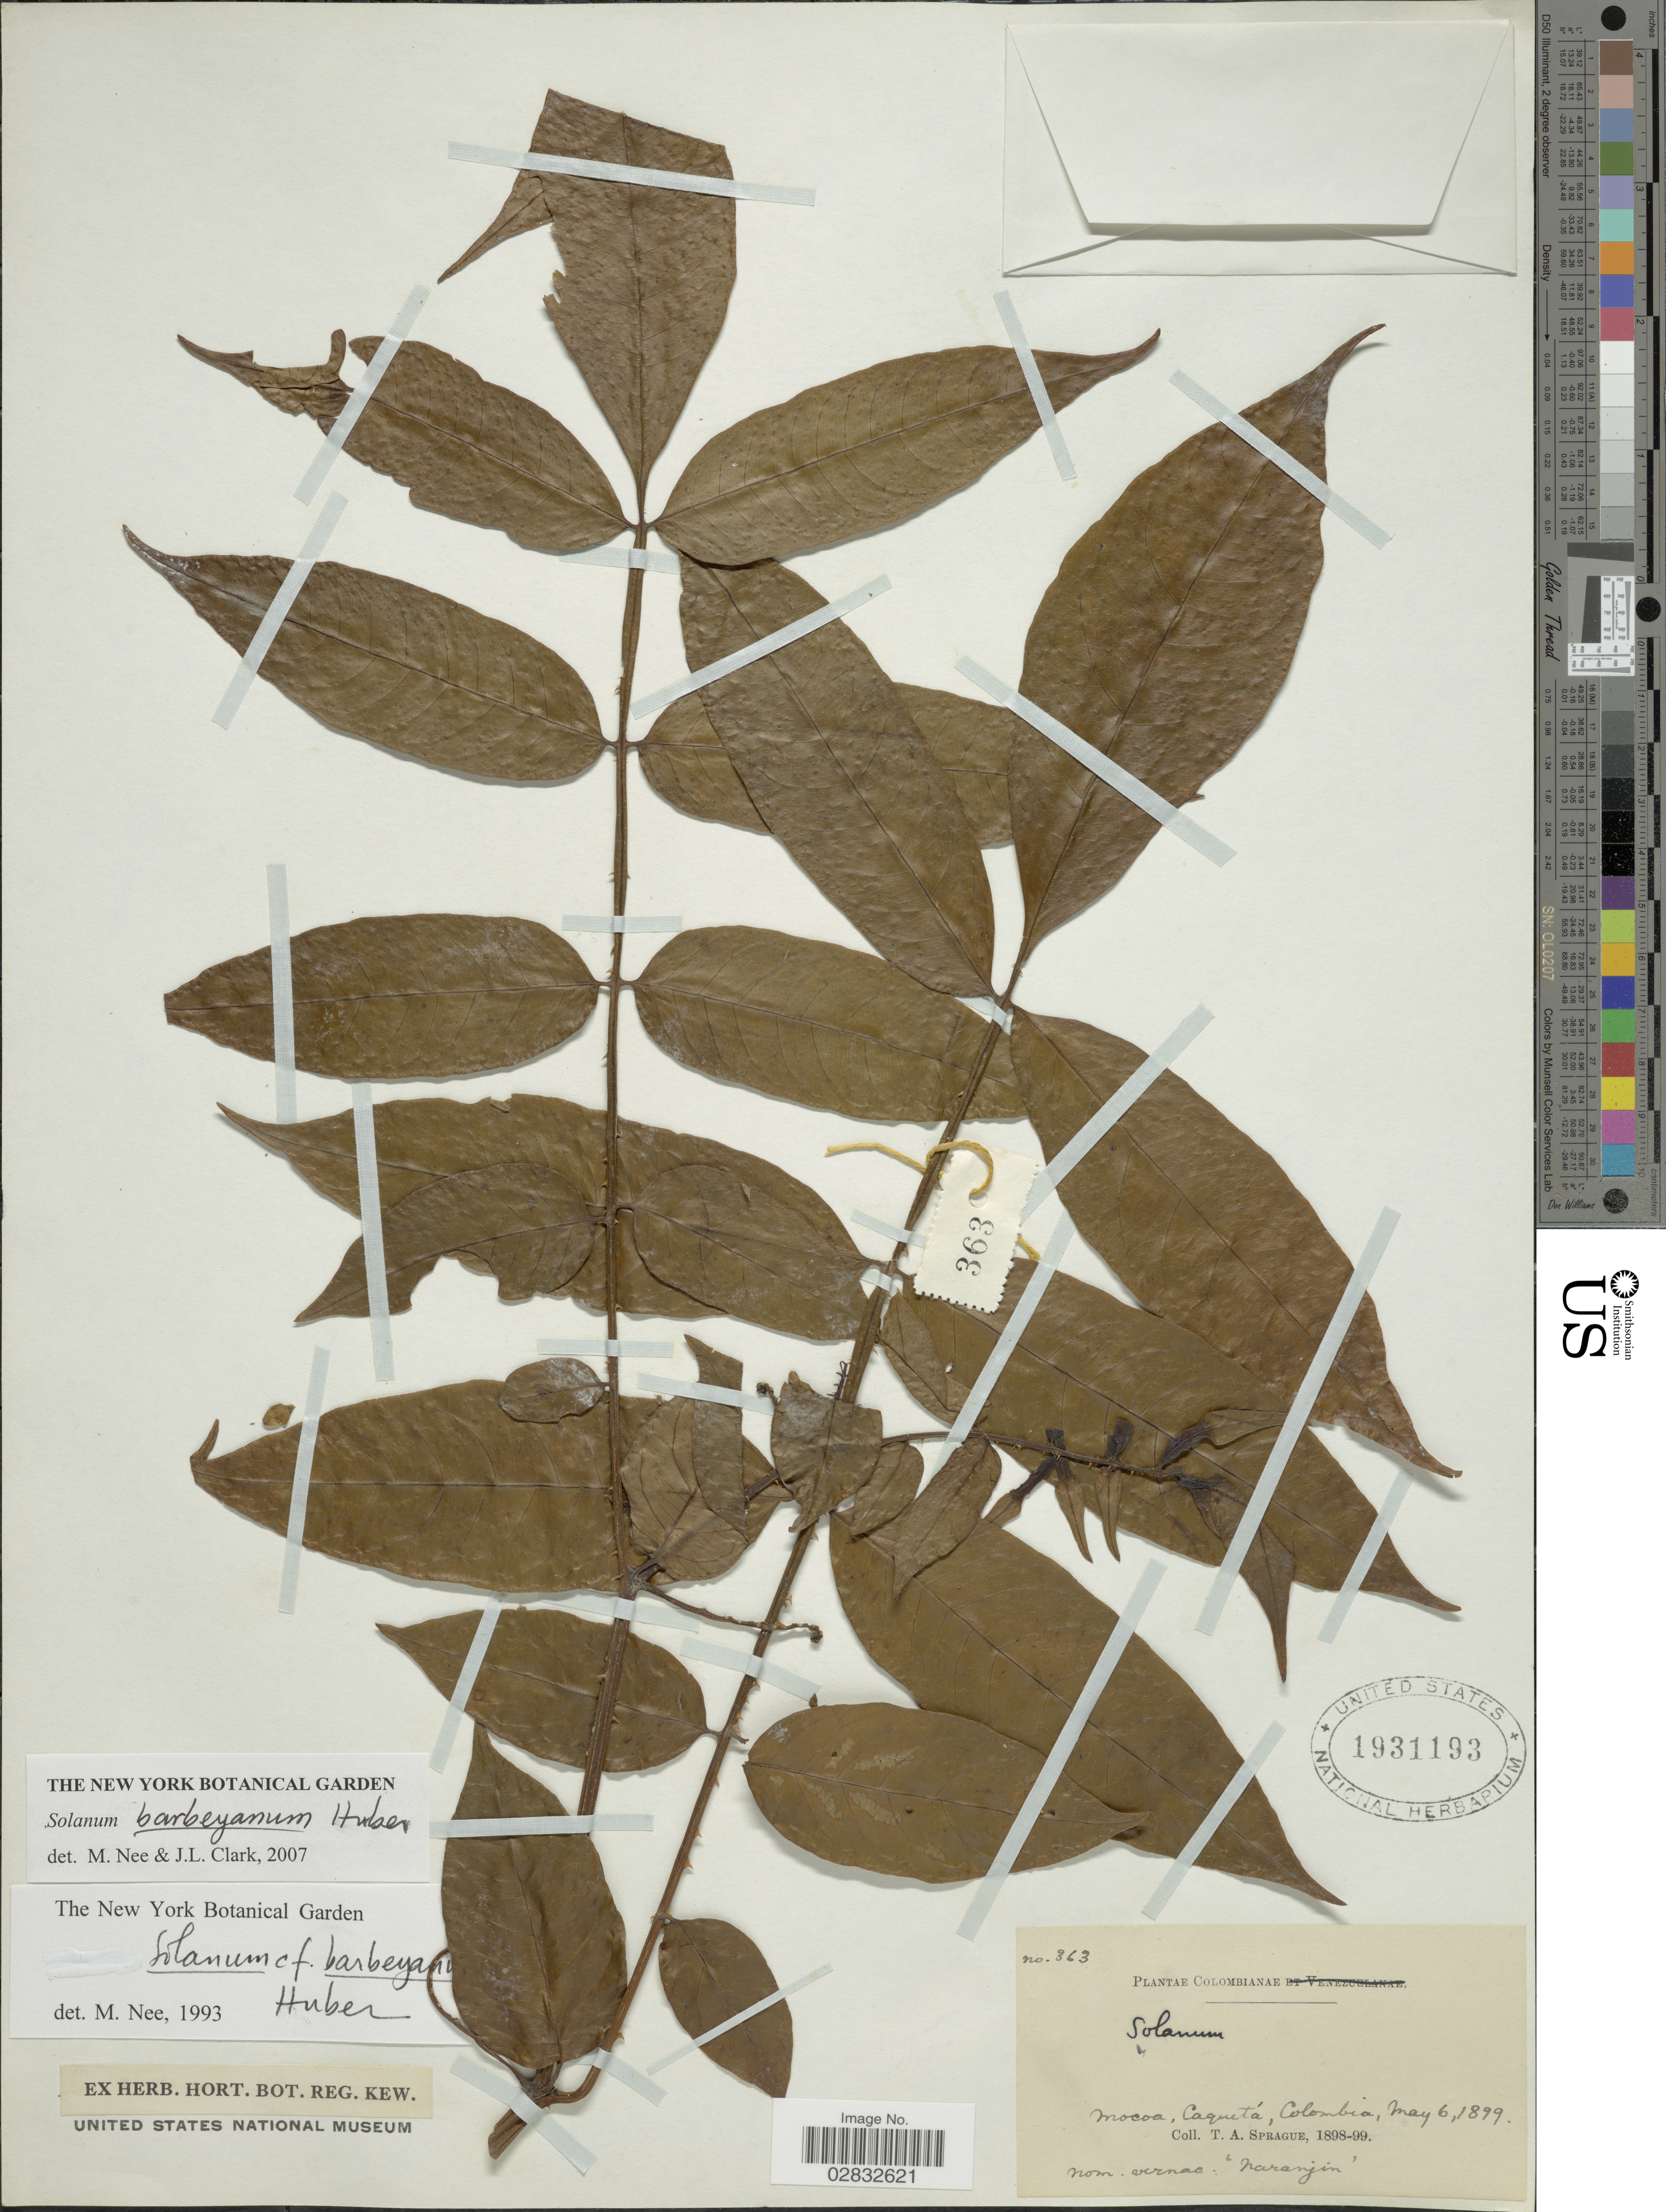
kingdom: Plantae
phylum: Tracheophyta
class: Magnoliopsida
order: Solanales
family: Solanaceae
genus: Solanum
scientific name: Solanum barbeyanum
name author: Huber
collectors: T. A. Sprague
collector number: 363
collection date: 1899-05-06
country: Colombia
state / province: Caquetá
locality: Mocoa.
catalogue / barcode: US 1931193